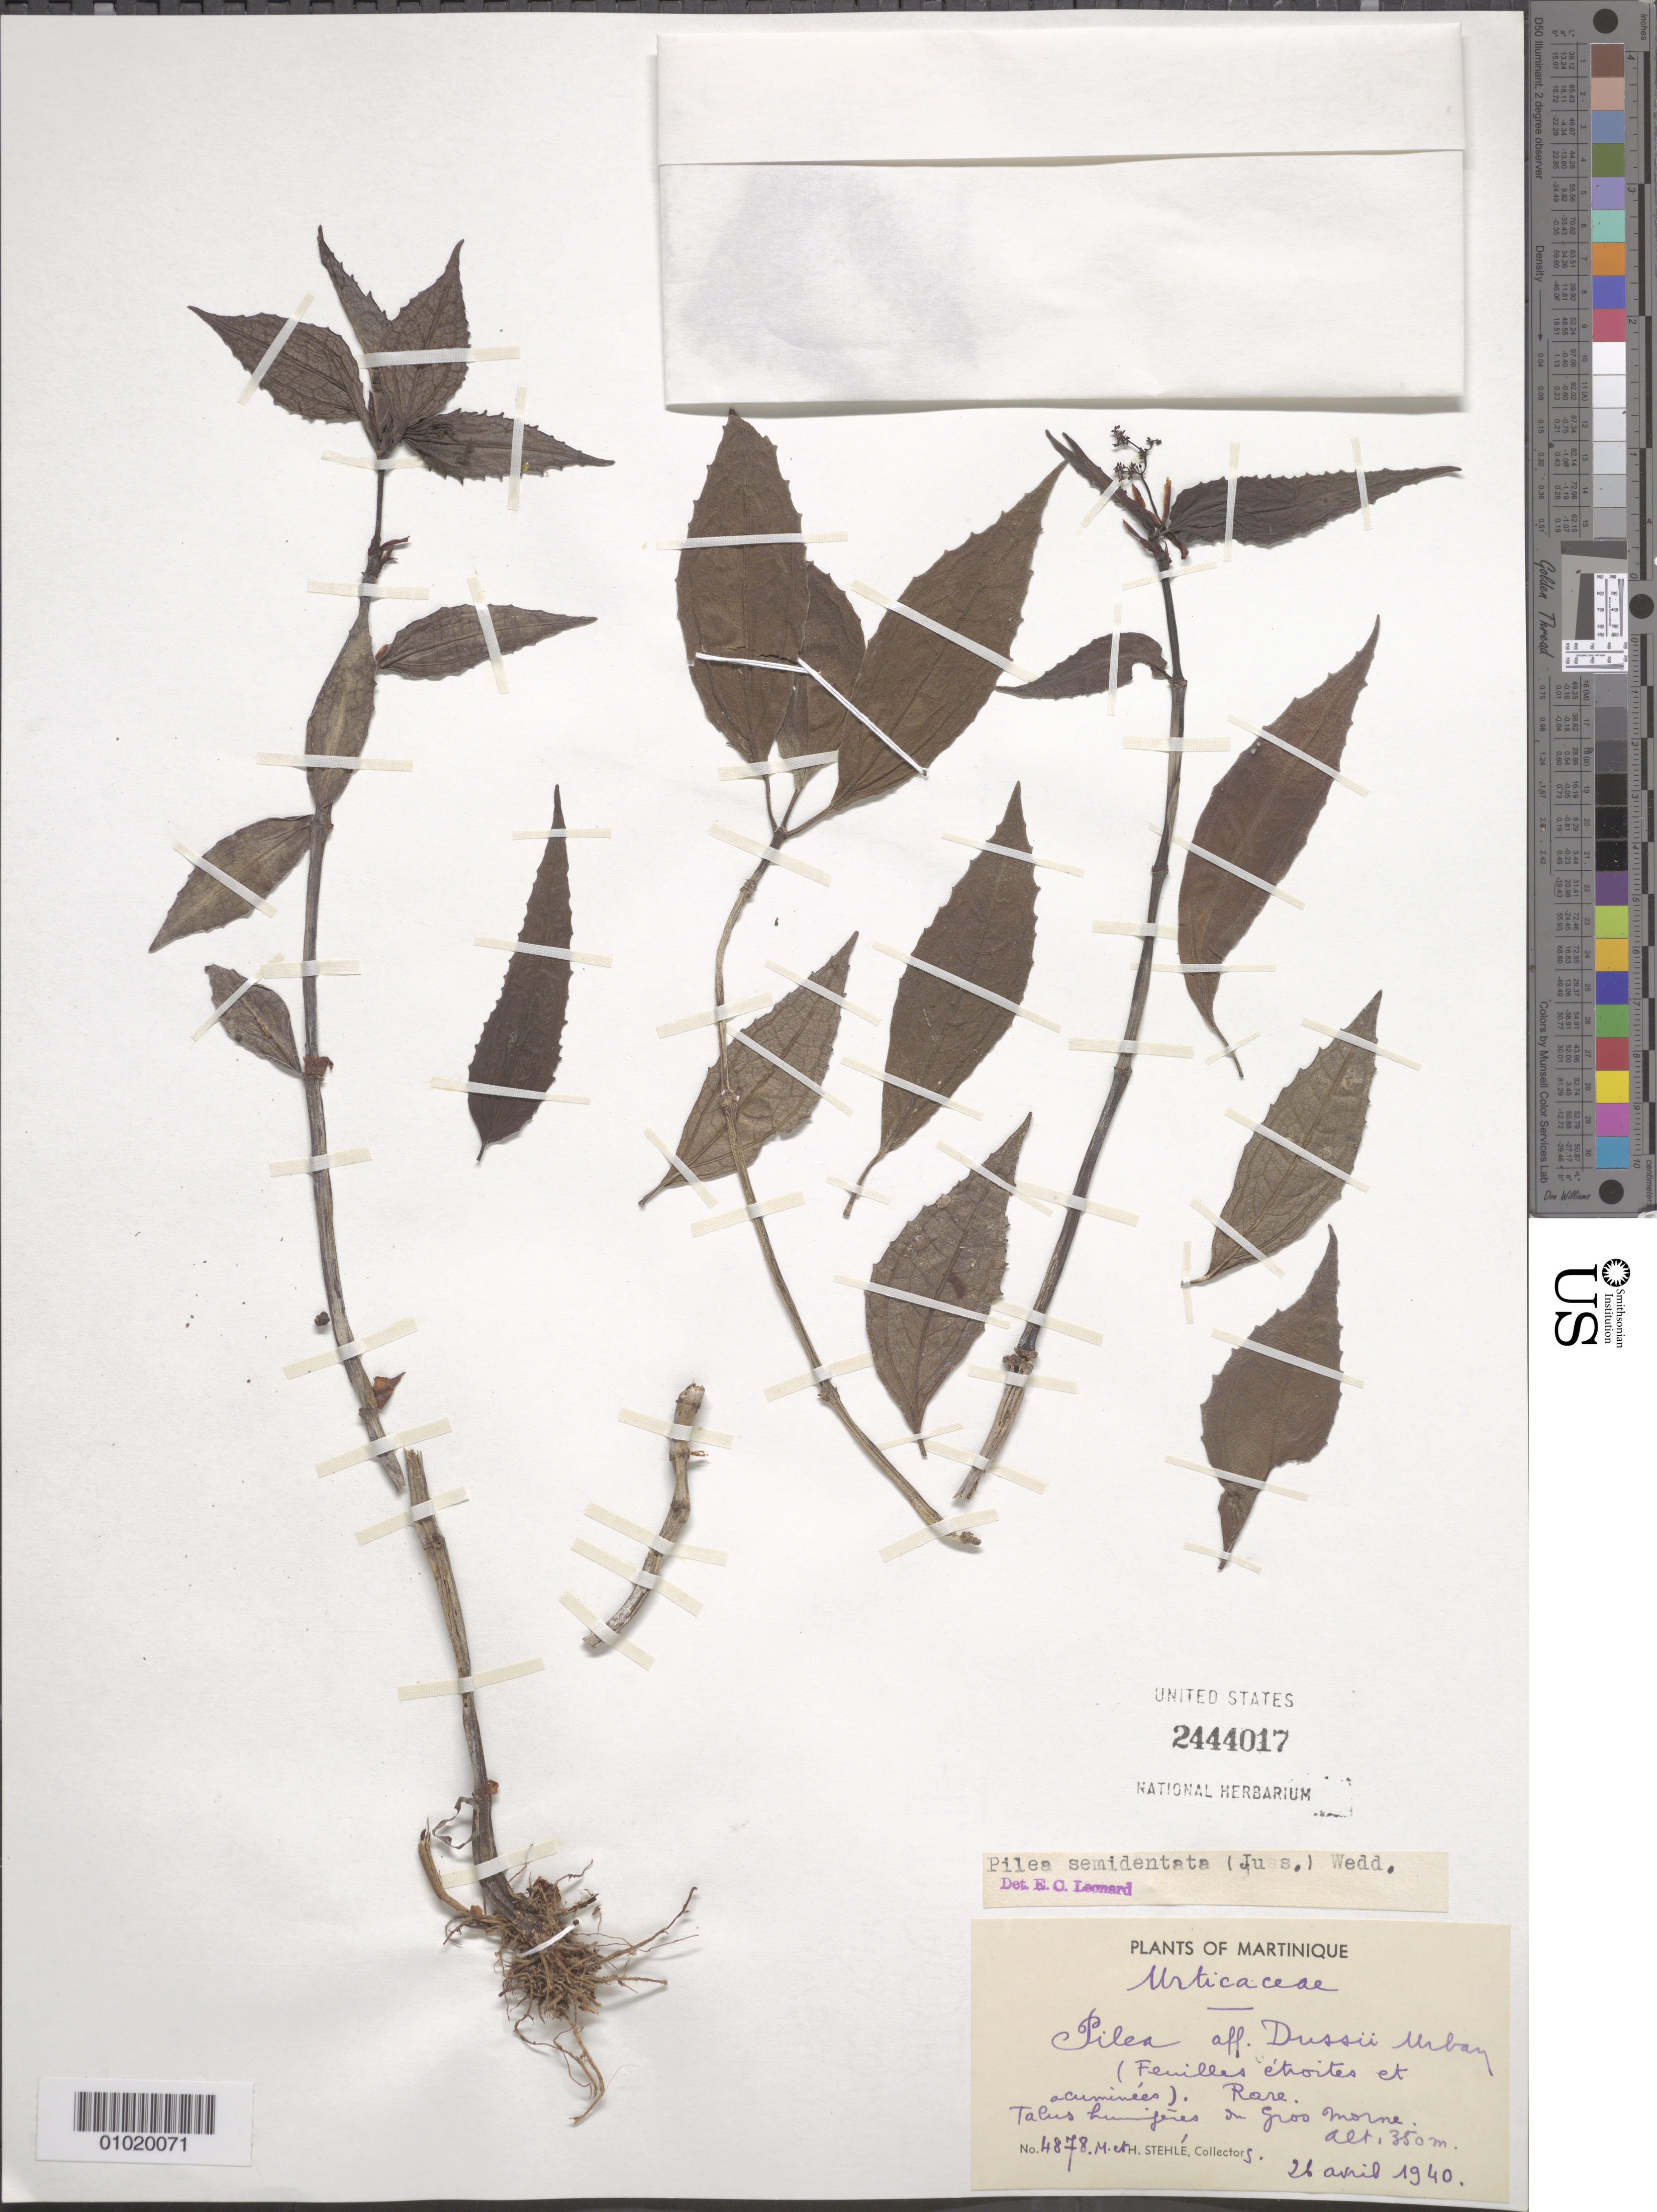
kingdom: Plantae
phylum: Tracheophyta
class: Magnoliopsida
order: Rosales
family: Urticaceae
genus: Pilea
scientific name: Pilea semidentata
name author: (Juss. ex Poir.) Wedd.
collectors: H. Stehlé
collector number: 4878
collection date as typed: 26 Apr 1940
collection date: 1940-04-26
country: Martinique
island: Martinique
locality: Talus humiferes du Gros Morne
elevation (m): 350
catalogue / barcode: US 2444017